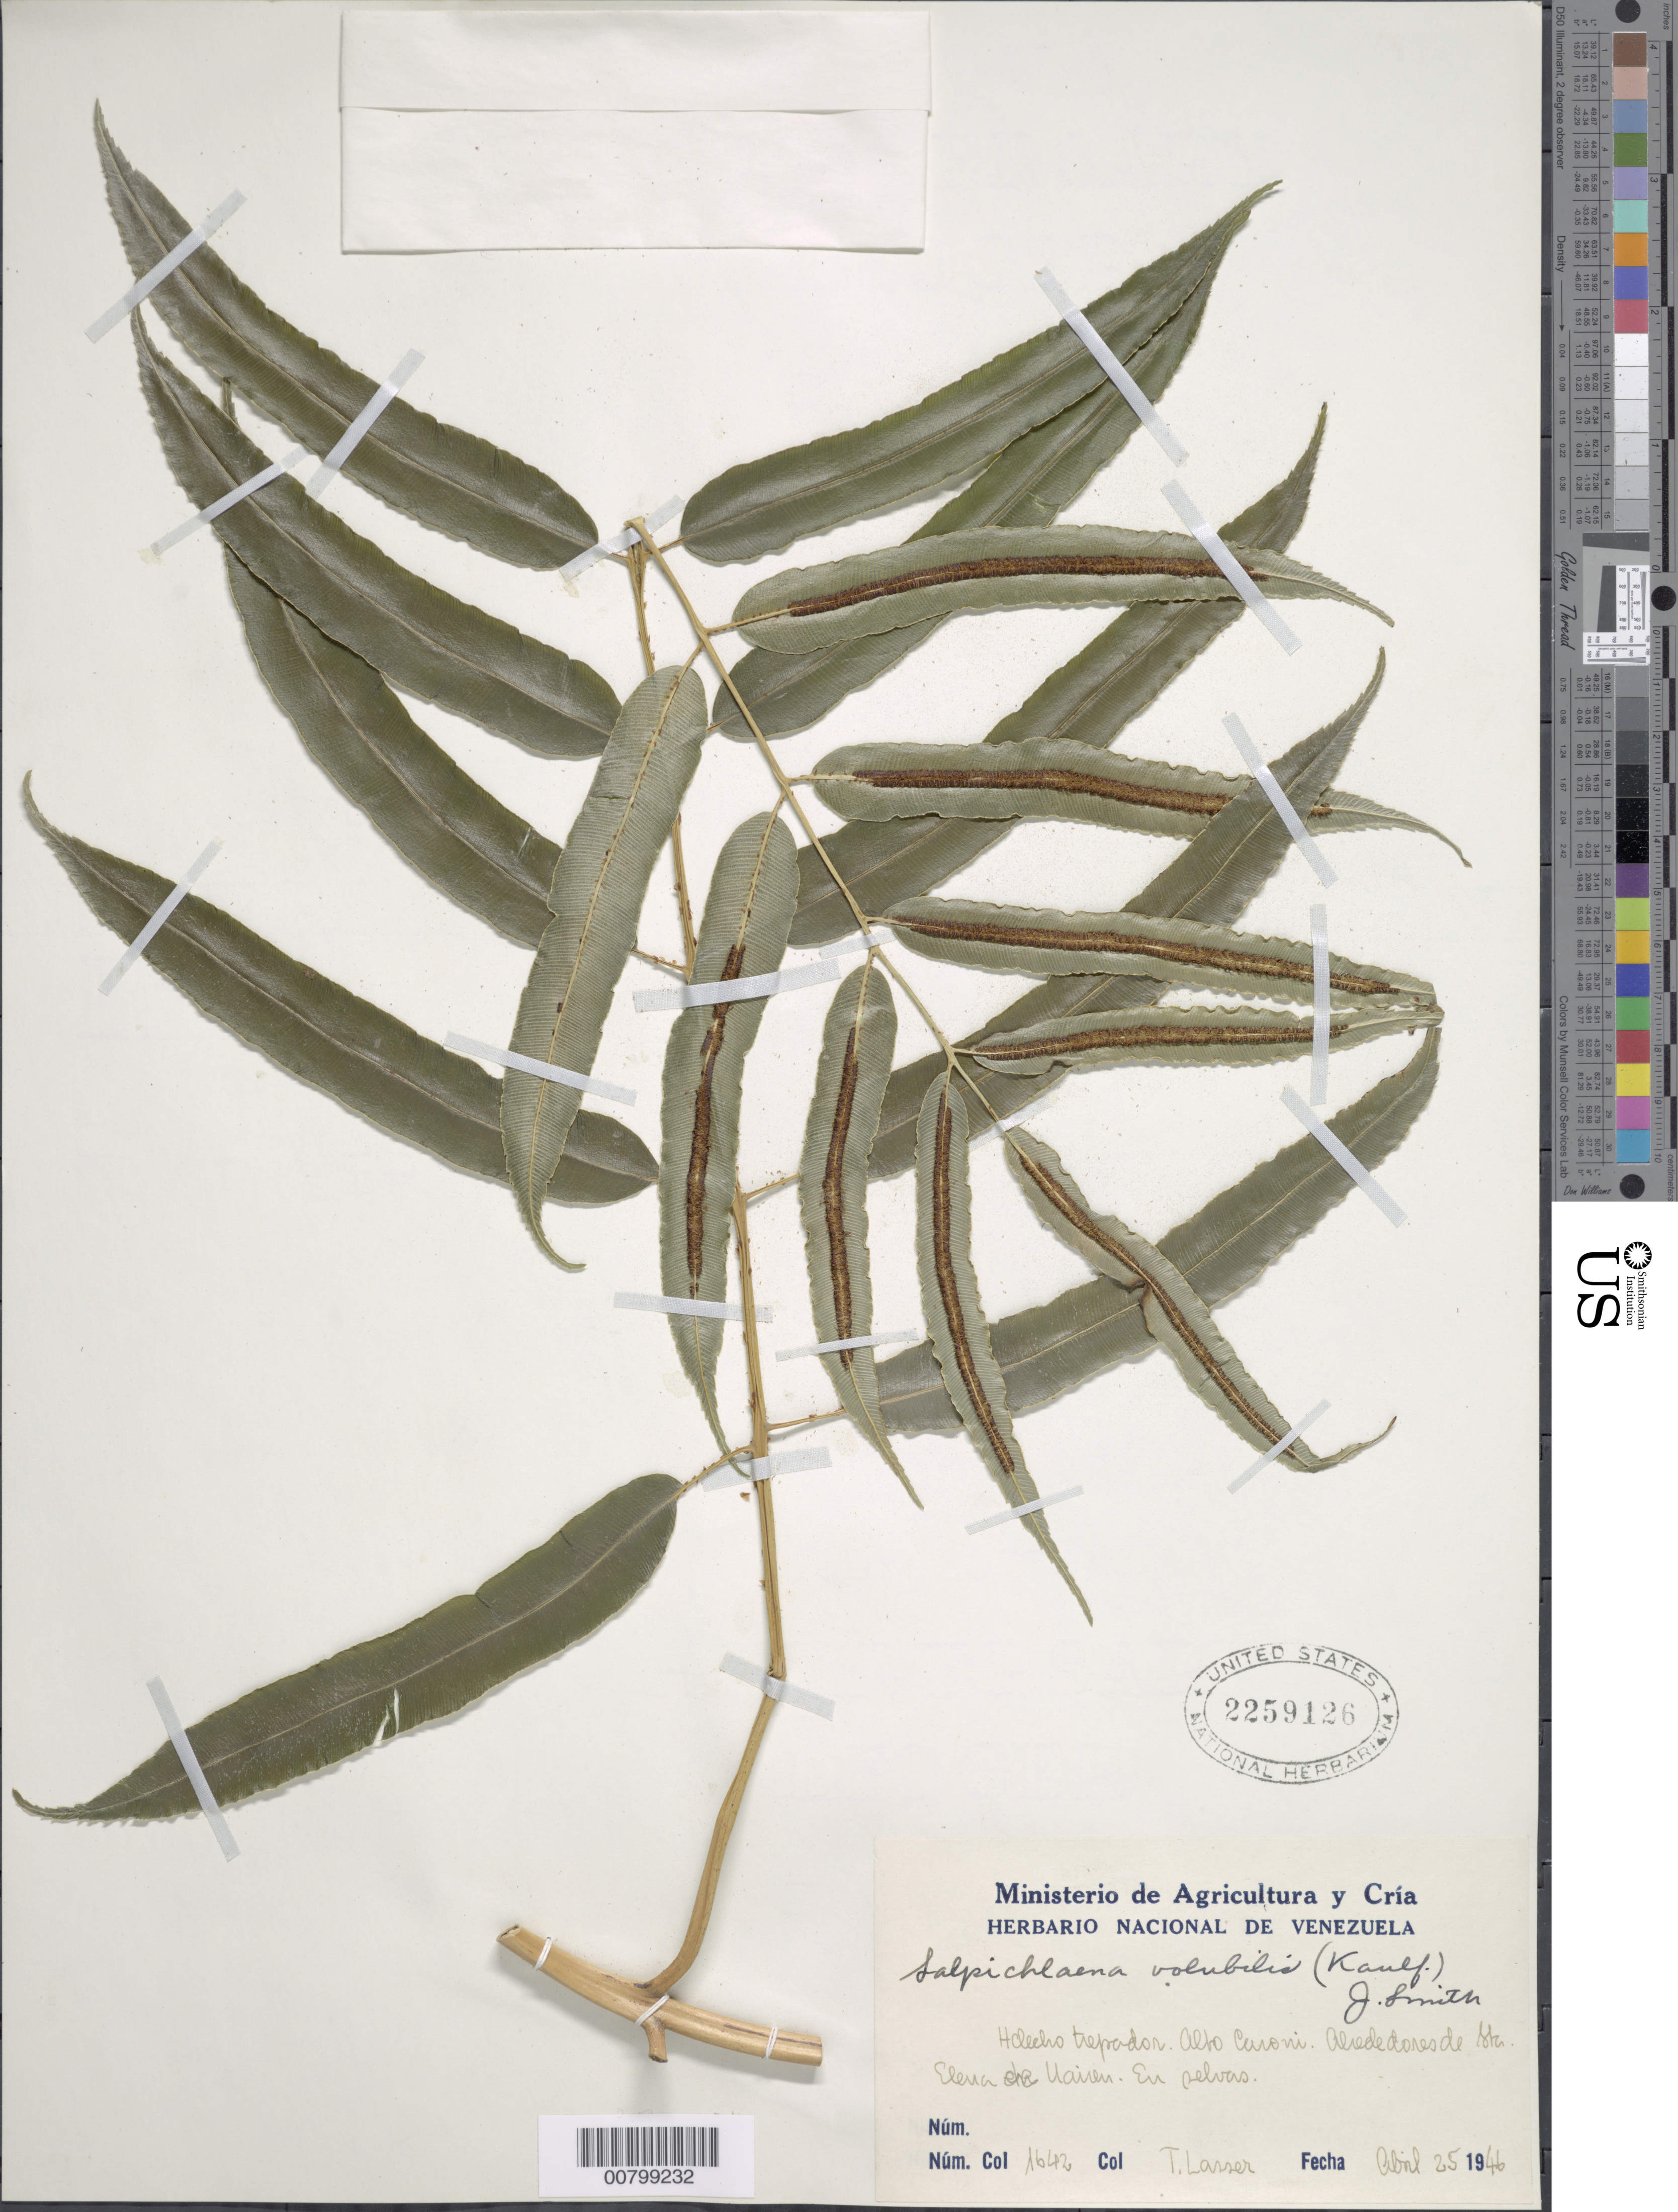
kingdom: Plantae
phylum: Tracheophyta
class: Polypodiopsida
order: Polypodiales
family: Blechnaceae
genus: Salpichlaena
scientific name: Salpichlaena volubilis subsp. volubilis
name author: (Kaulf.) J. Sm.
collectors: T. Lasser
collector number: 1642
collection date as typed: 25-Apr-46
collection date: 1946-04-25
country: Venezuela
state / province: Bolívar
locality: Sta. Elena de Uairén, Alto Caroní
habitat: Woods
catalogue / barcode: US 2259126